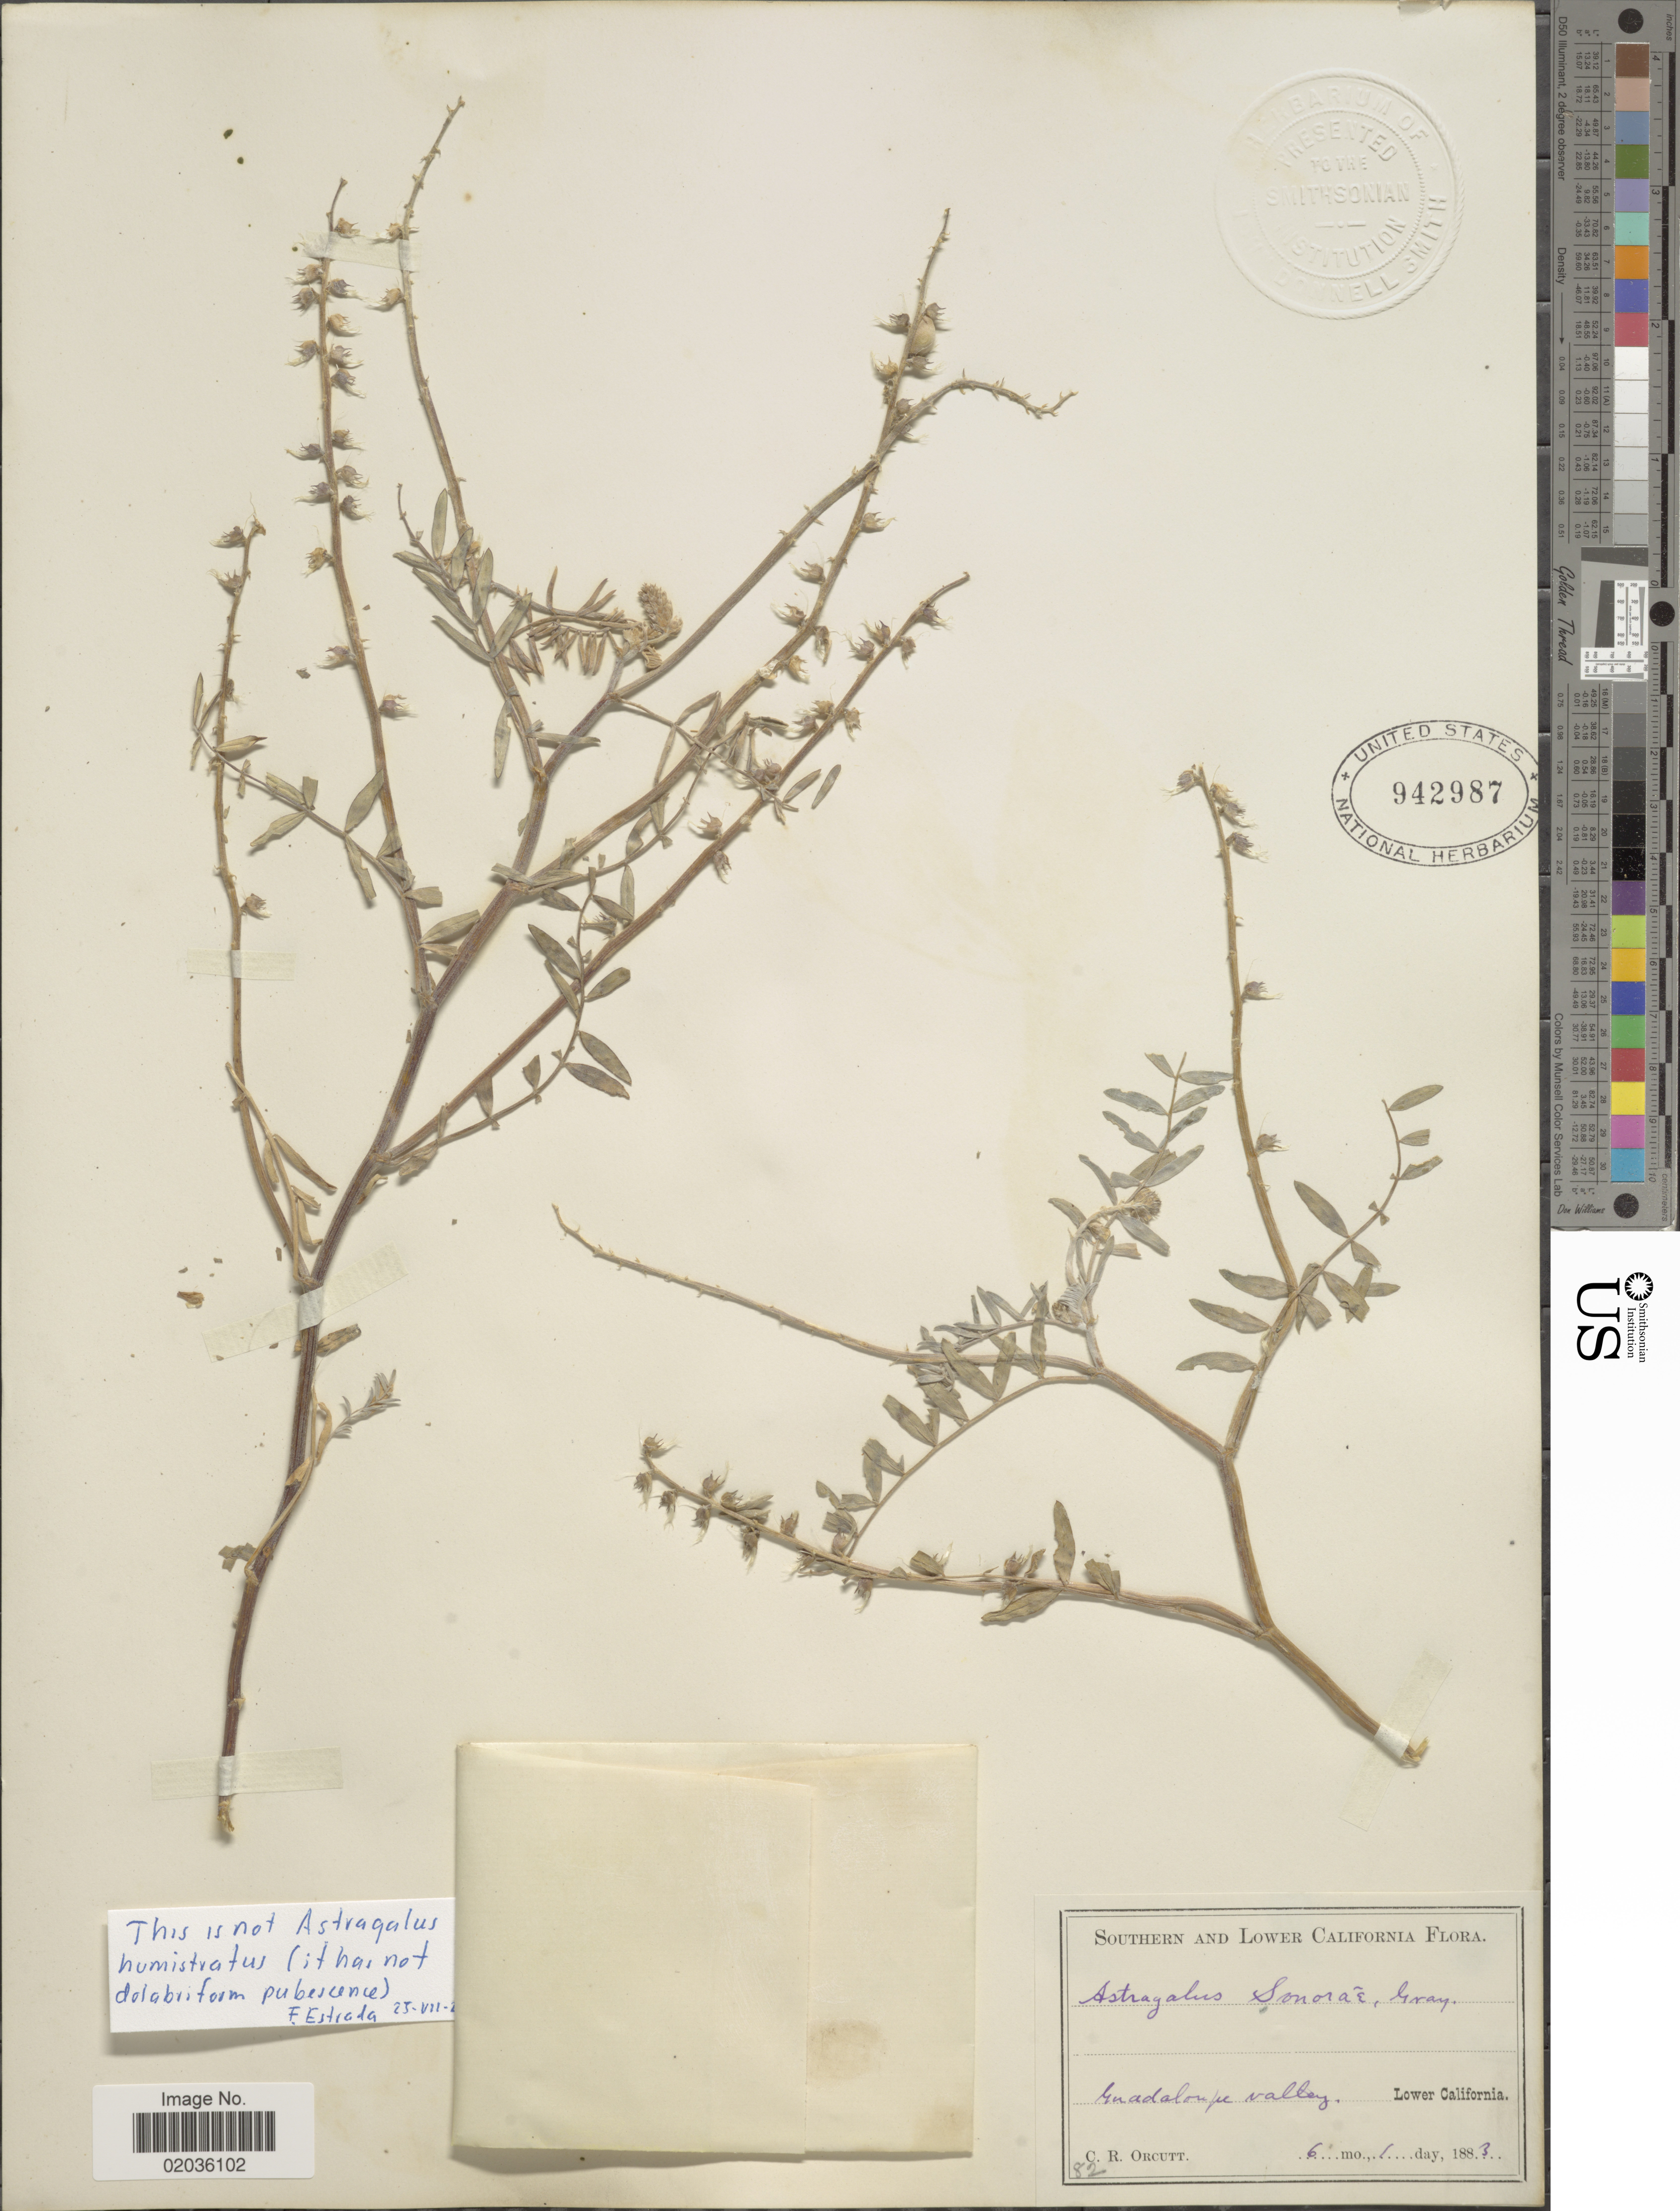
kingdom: Plantae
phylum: Tracheophyta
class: Magnoliopsida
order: Fabales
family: Fabaceae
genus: Astragalus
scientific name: Astragalus humistratus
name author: A. Gray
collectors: C. R. Orcutt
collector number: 82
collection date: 1883-06-01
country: Mexico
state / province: Baja California Norte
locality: Guadaloupe Valley, Lower California, Southern and Lower California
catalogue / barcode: US 942987